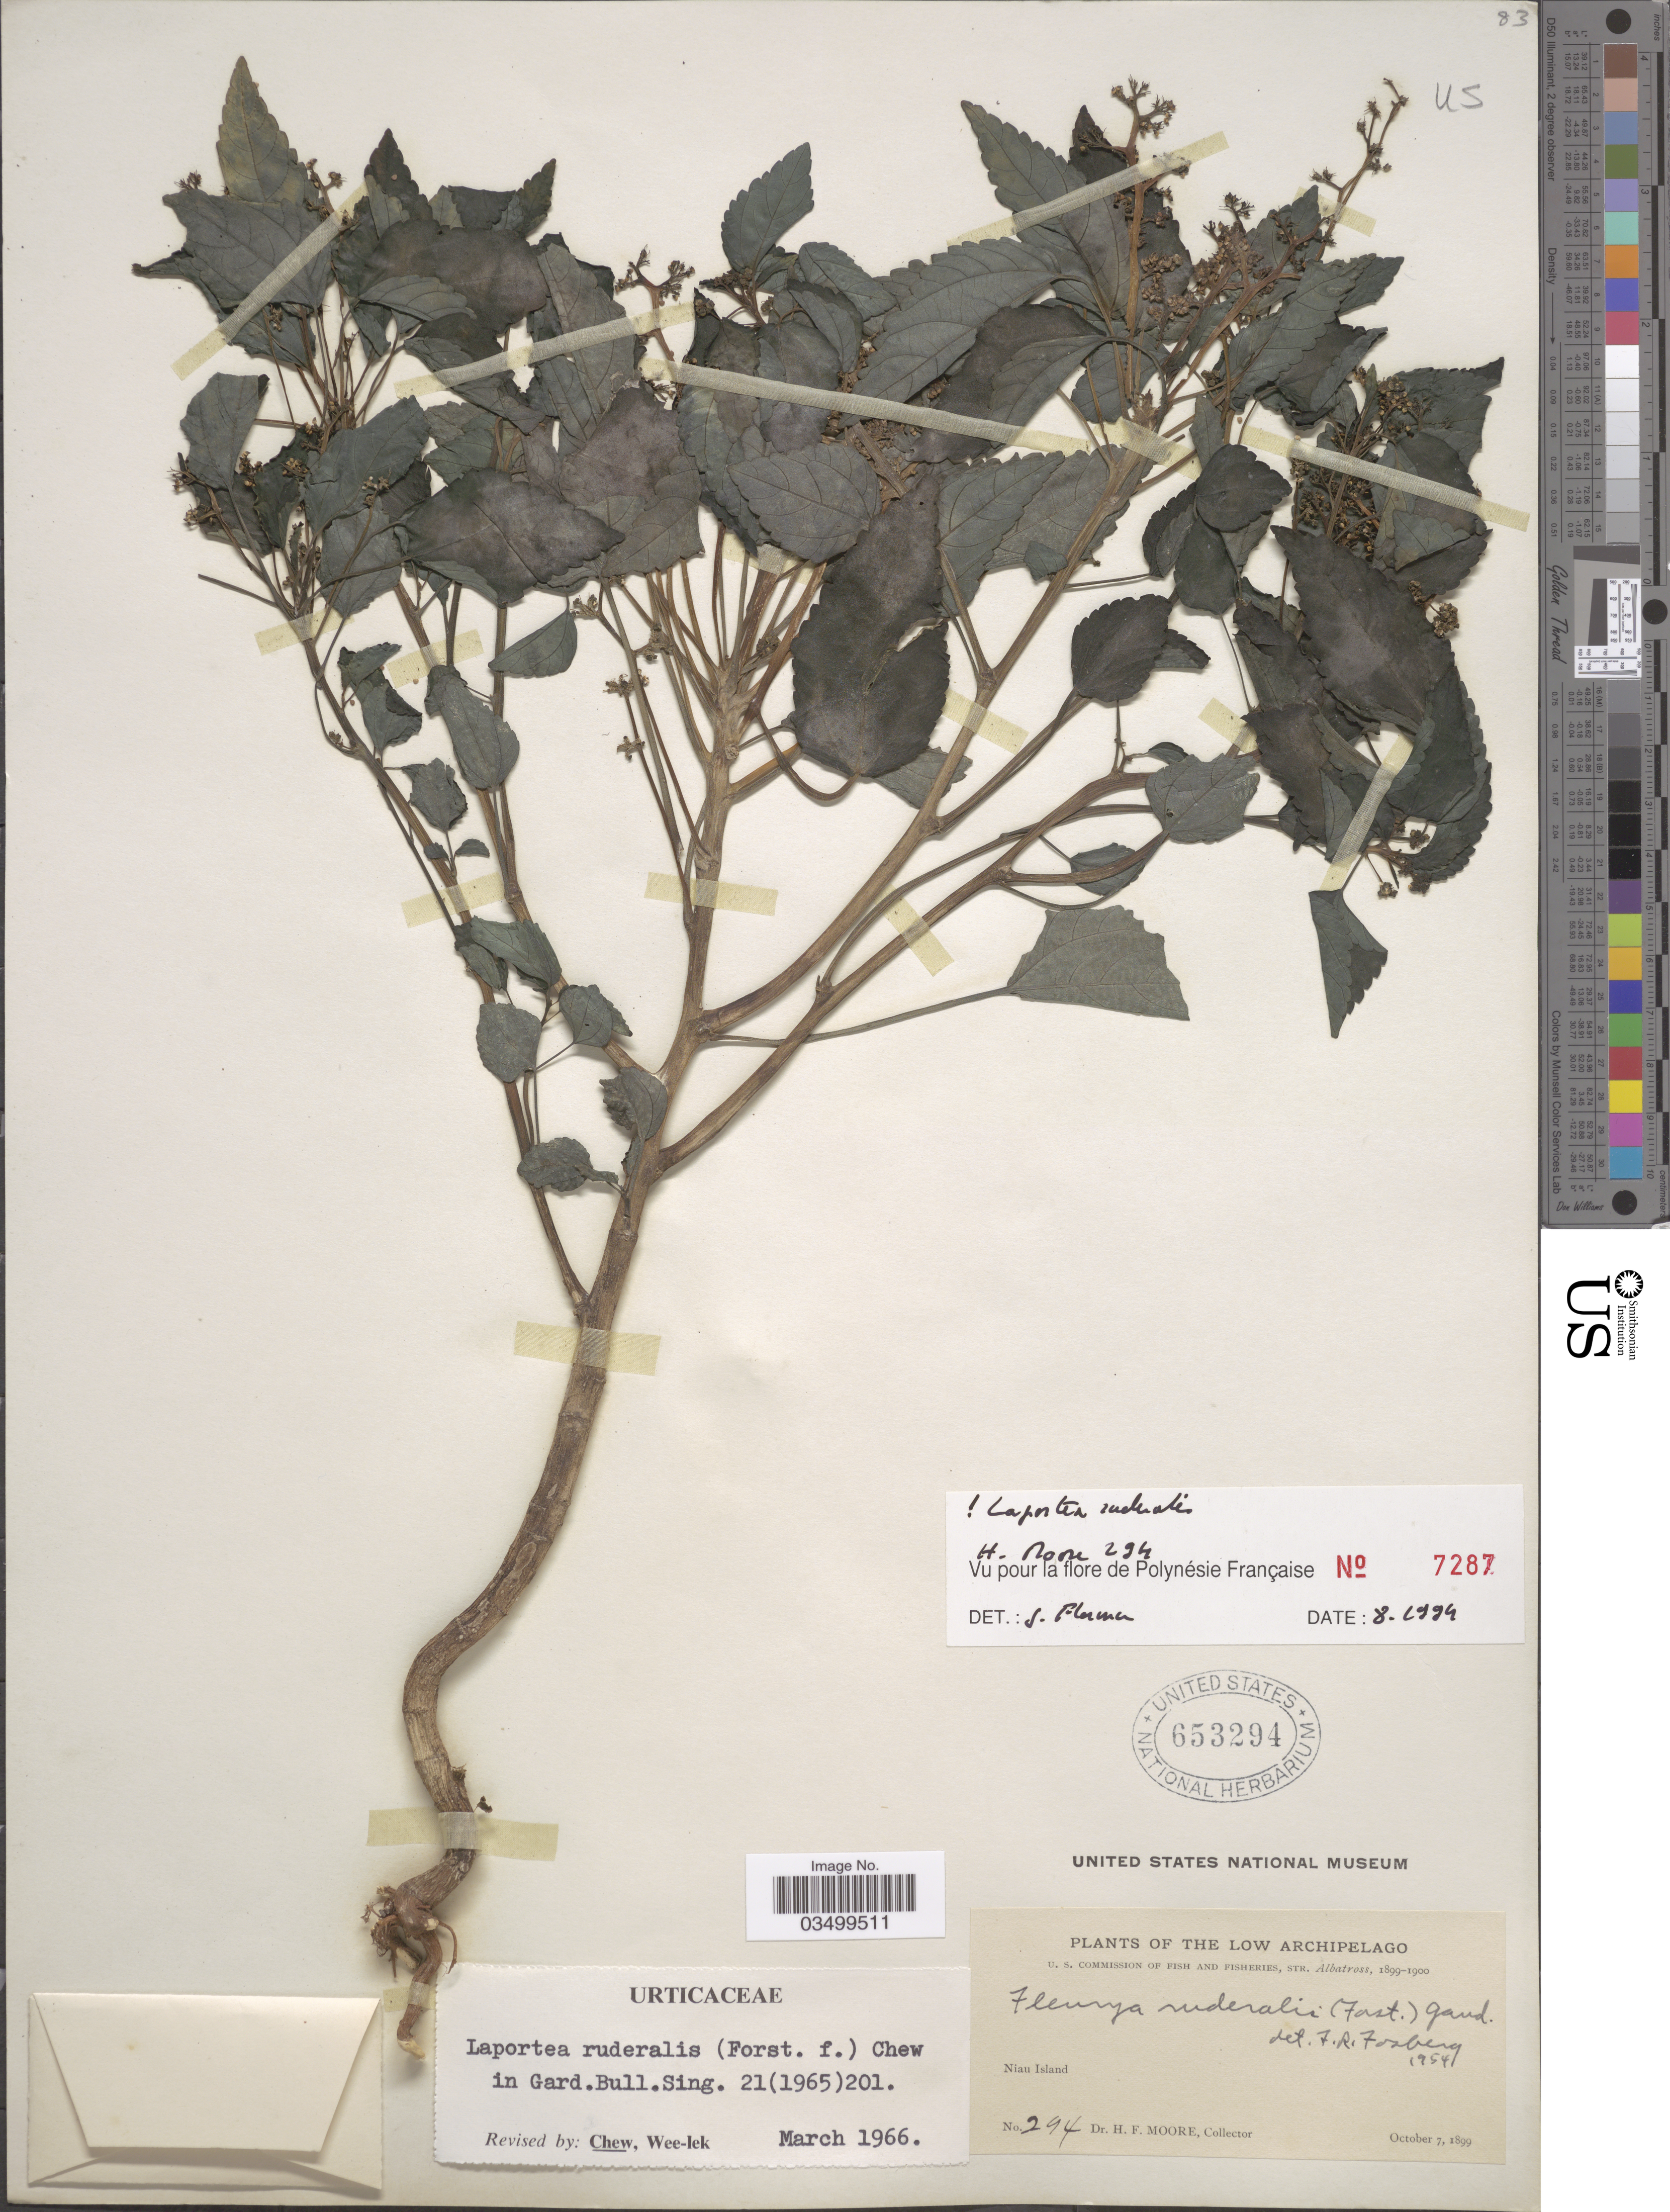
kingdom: Plantae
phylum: Tracheophyta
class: Magnoliopsida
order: Rosales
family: Urticaceae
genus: Laportea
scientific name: Laportea ruderalis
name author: (G. Forst.) Chew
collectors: H. F. Moore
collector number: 294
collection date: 1899-10-07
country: French Polynesia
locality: Low Archipelago. Niau Island.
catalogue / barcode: US 653294